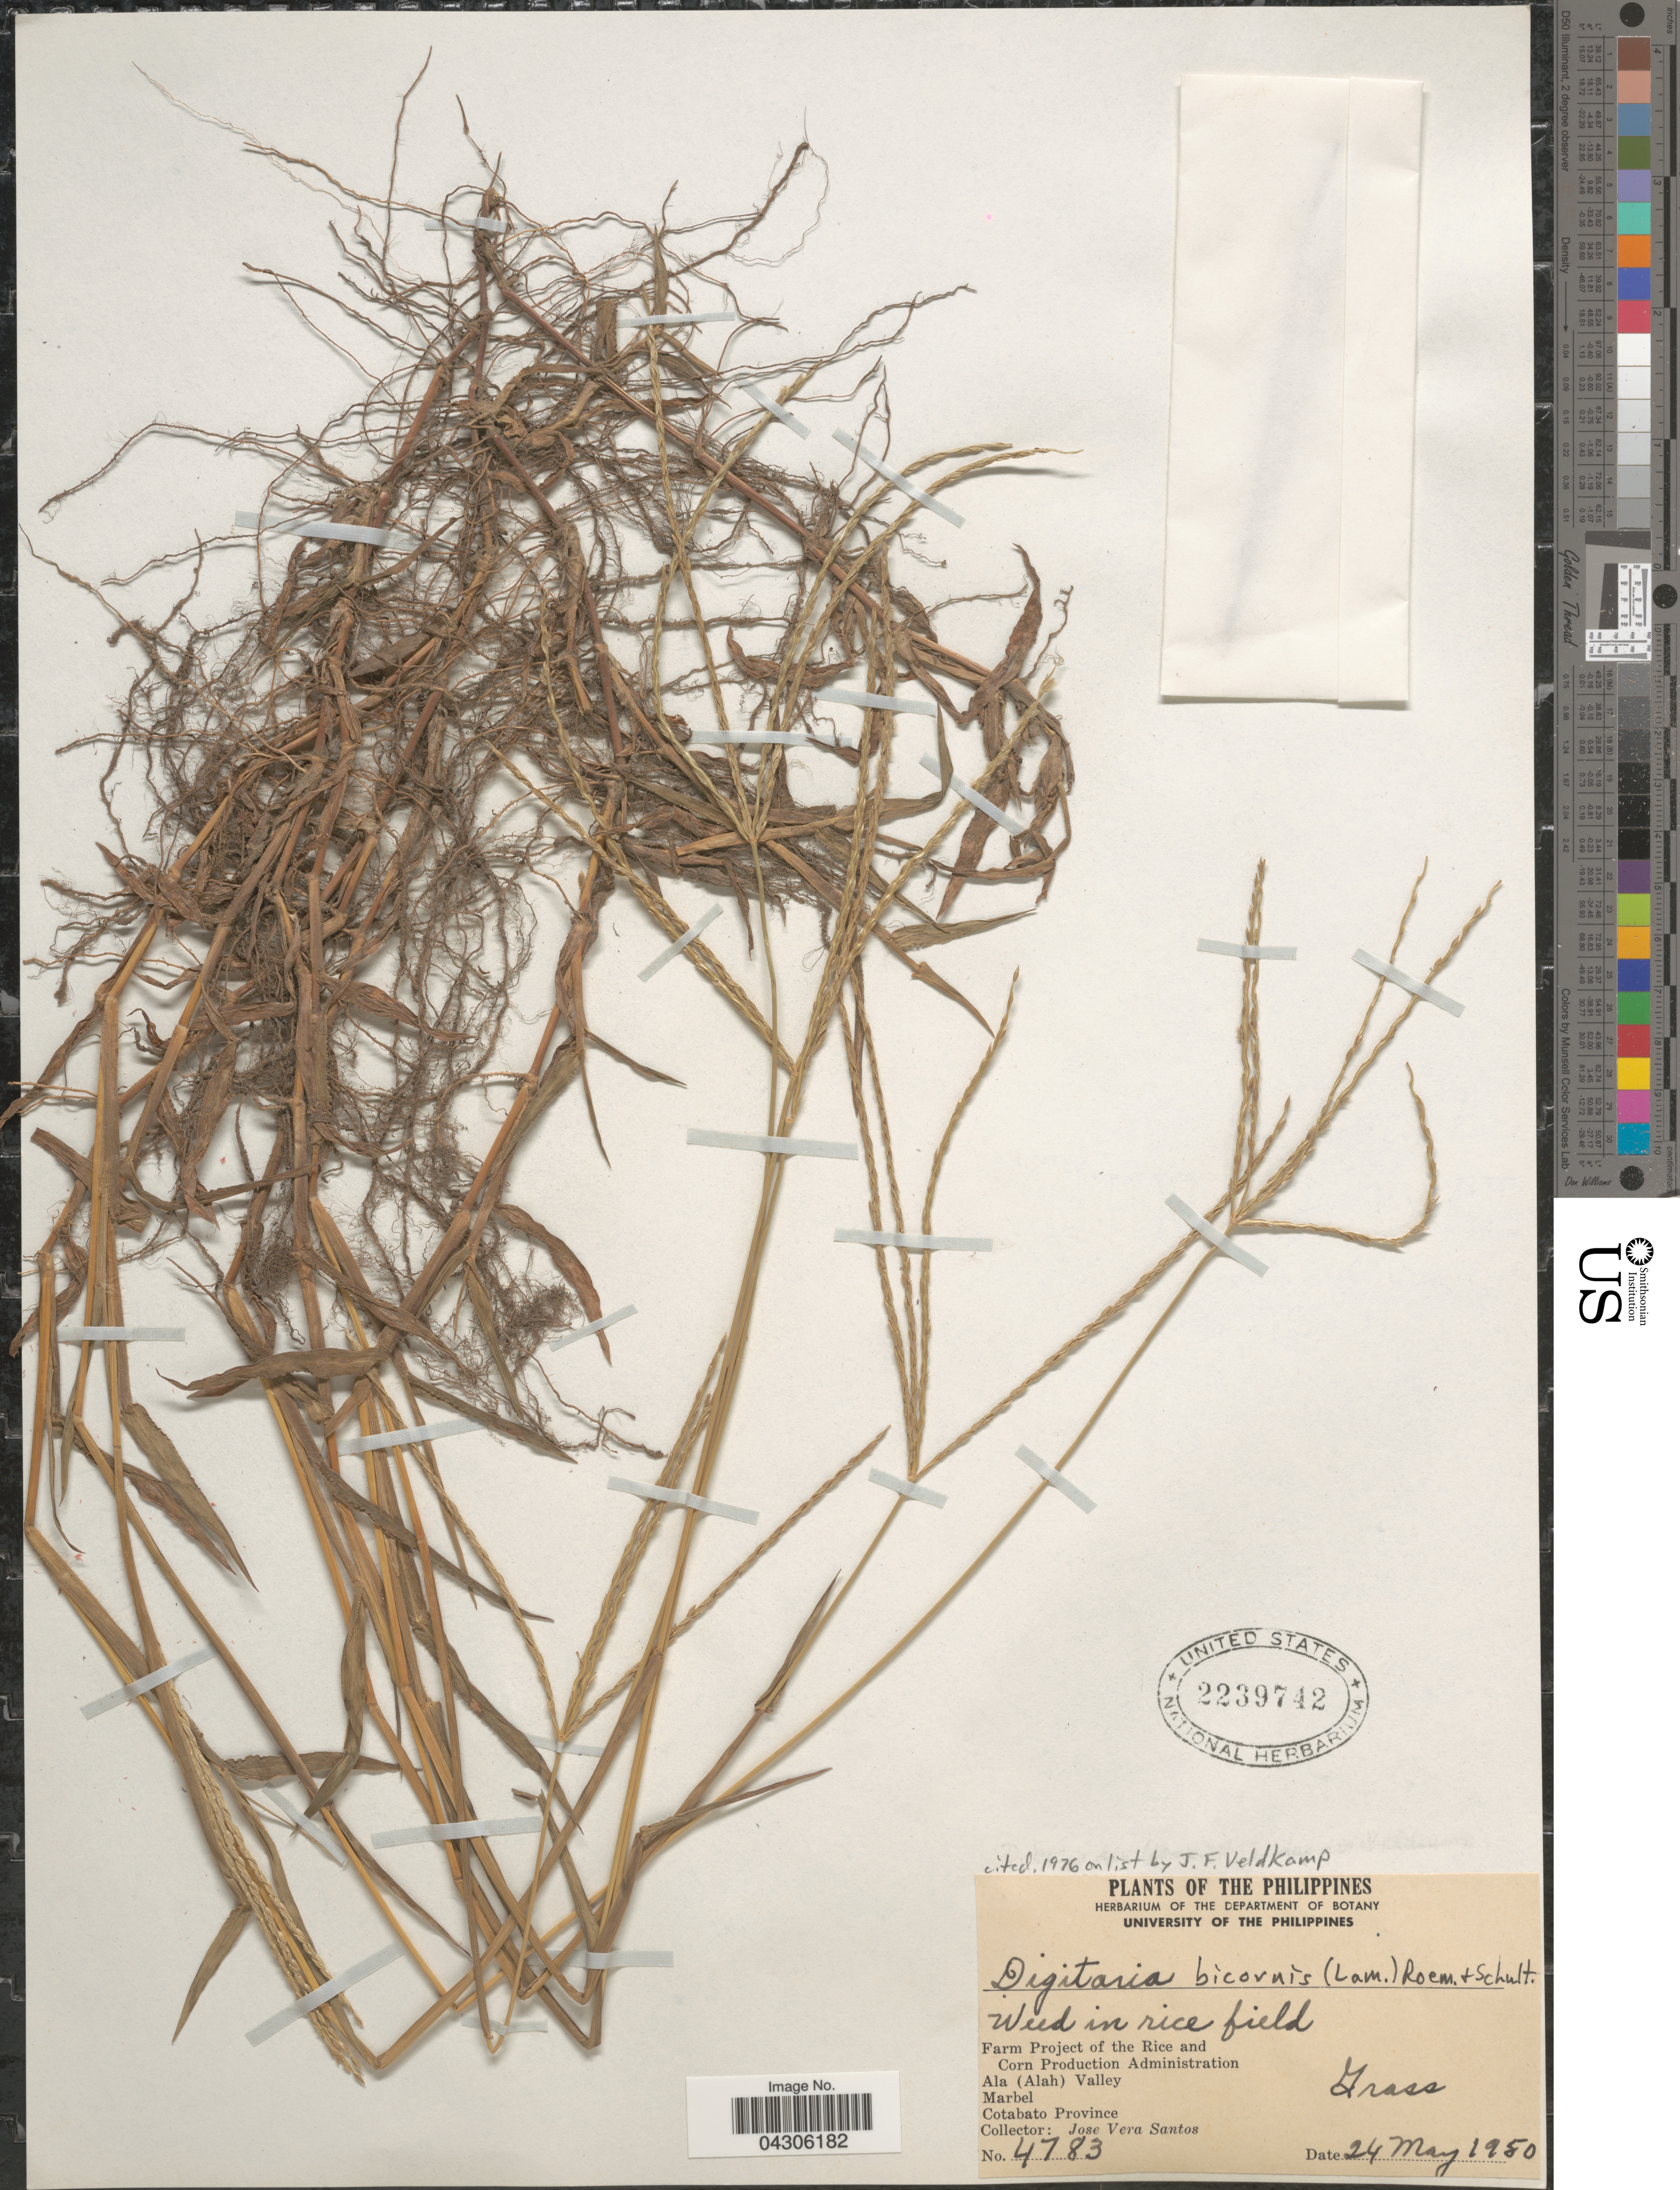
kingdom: Plantae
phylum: Tracheophyta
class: Liliopsida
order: Poales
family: Poaceae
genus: Digitaria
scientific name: Digitaria bicornis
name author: (Lam.) Roem. & Schult.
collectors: J. Vera Santos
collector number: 4783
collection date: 1950-05-24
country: Philippines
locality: Farm Project of the Rice and Corn Production Administration. Ala (Alah) Valley. Marbel. Cotabato Province.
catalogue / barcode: US 2239742